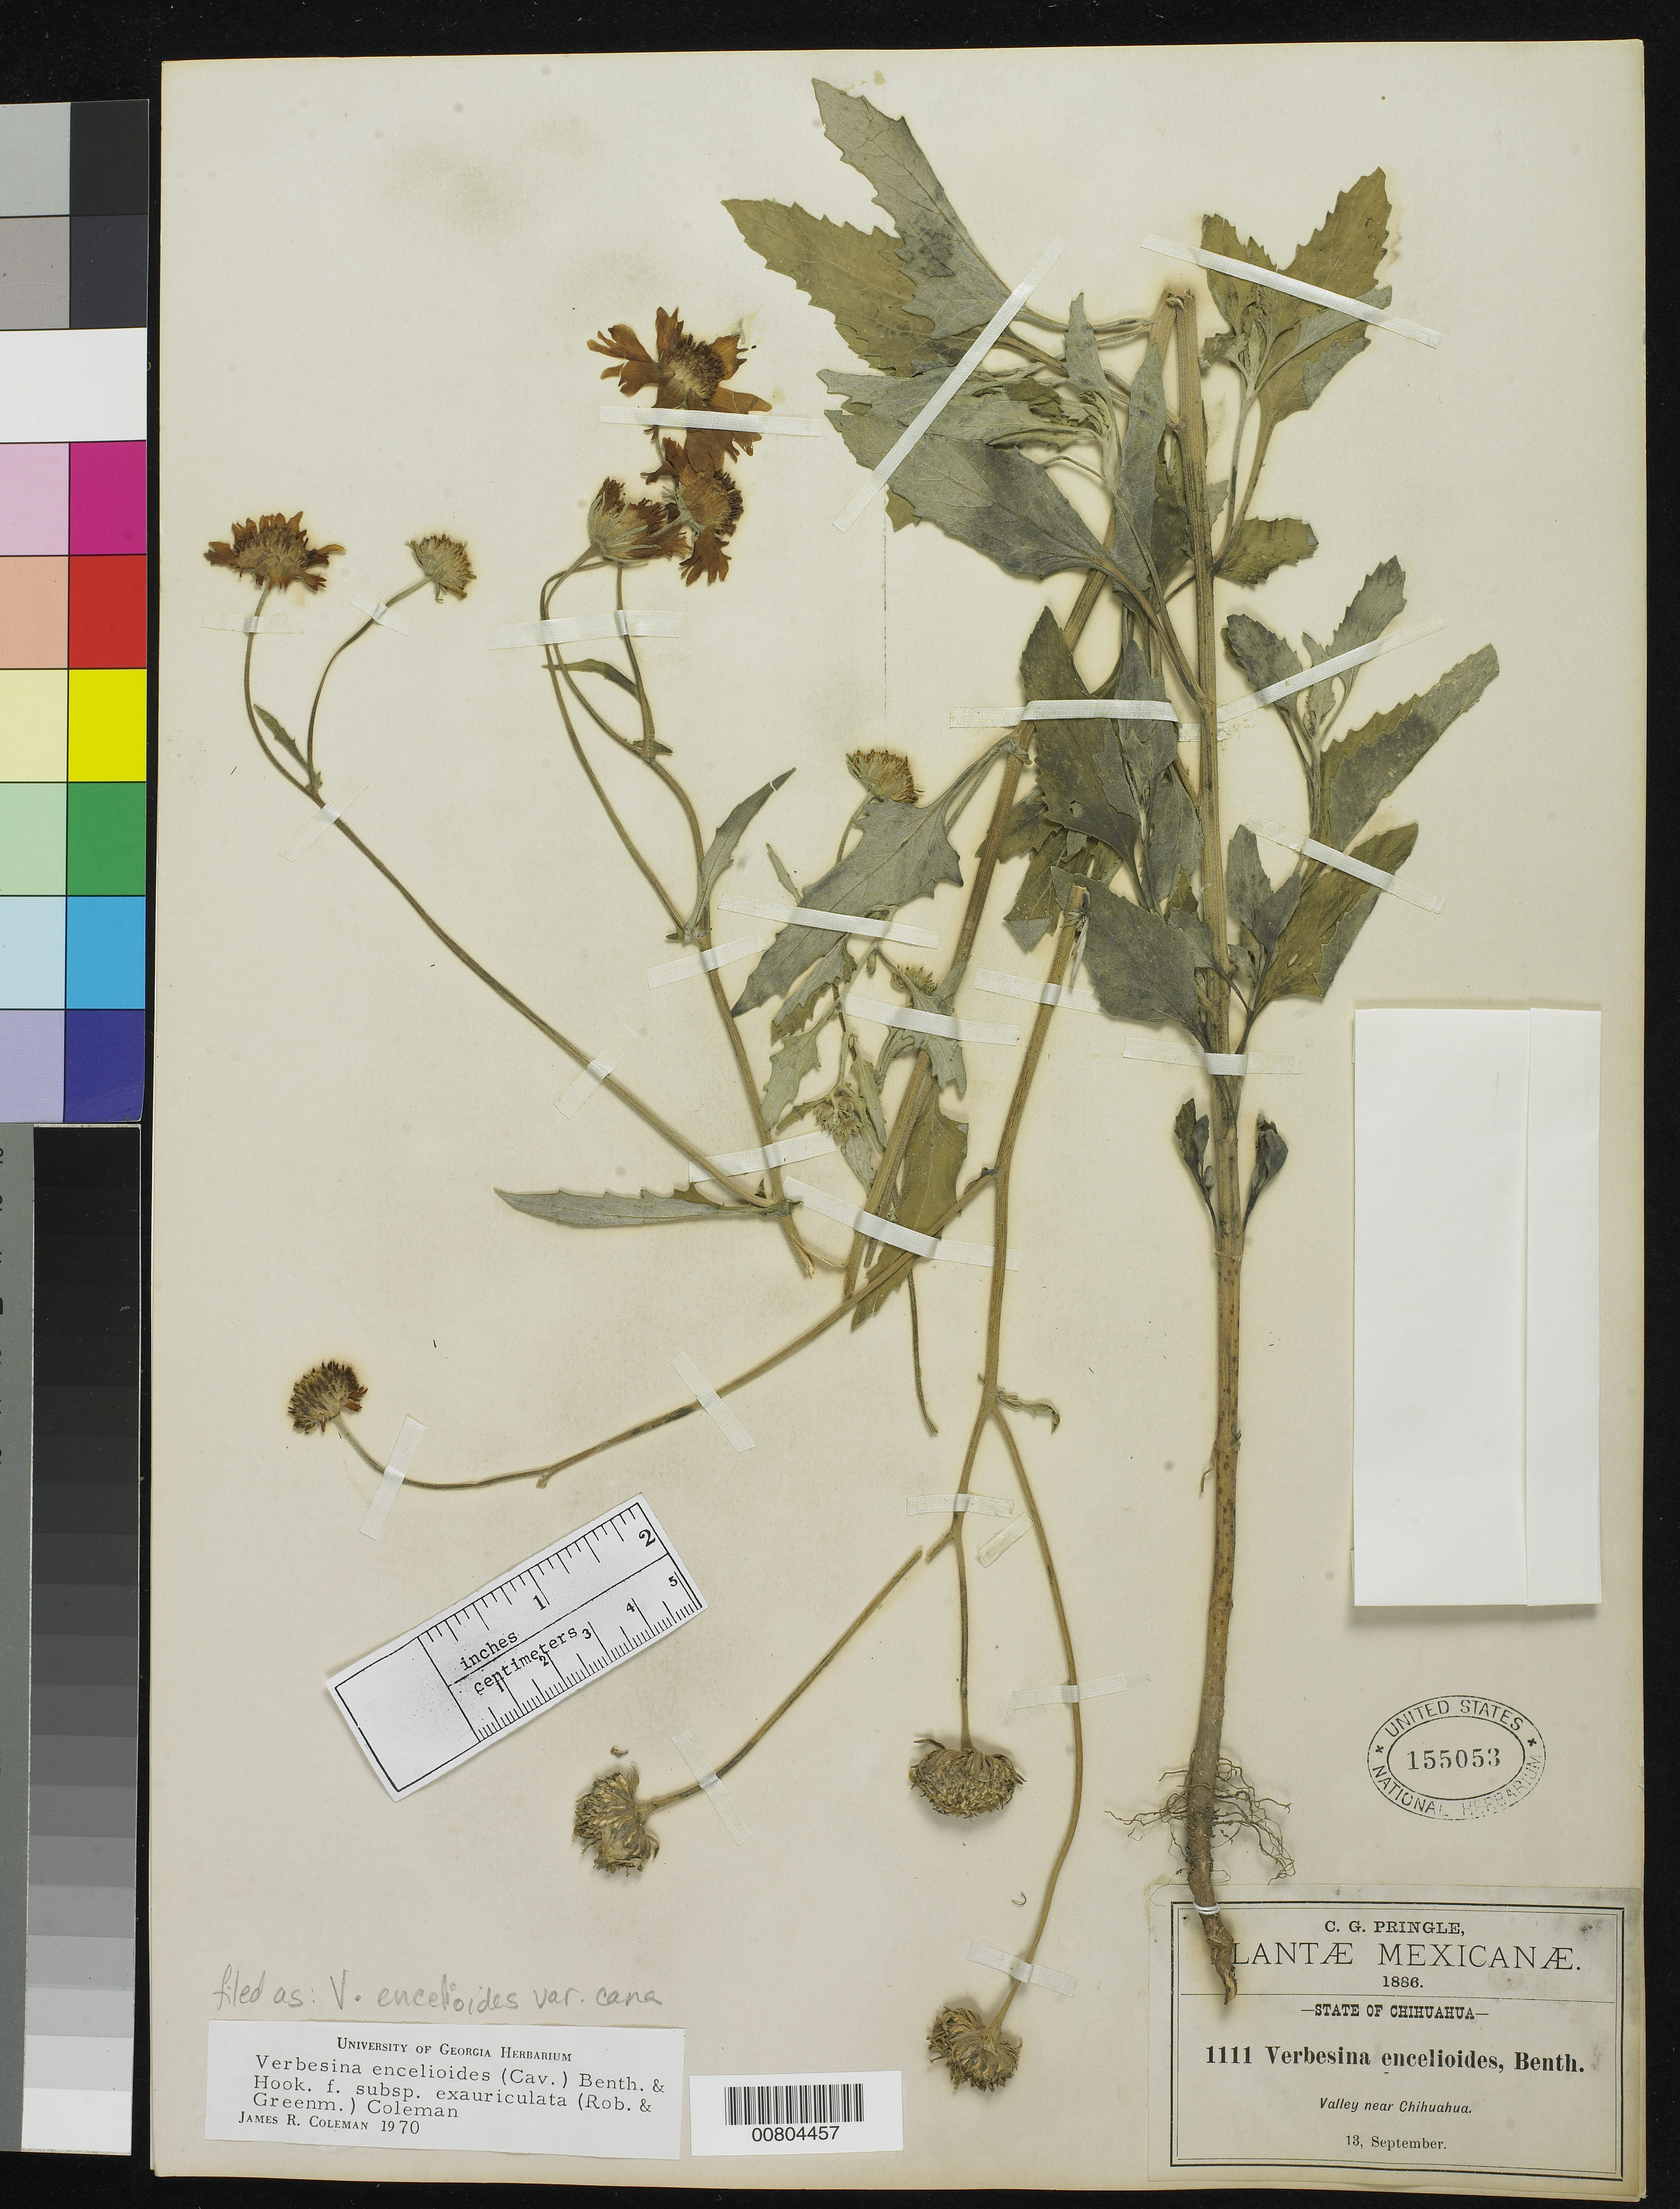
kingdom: Plantae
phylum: Tracheophyta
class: Magnoliopsida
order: Asterales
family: Asteraceae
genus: Verbesina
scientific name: Verbesina encelioides var. cana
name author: (B.L. Rob.) Greenm.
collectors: C. G. Pringle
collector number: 1111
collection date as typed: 13 Sep 1886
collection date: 1886-09-13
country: Mexico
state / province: Chihuahua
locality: Valley near Chihuahua.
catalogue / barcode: US 155053